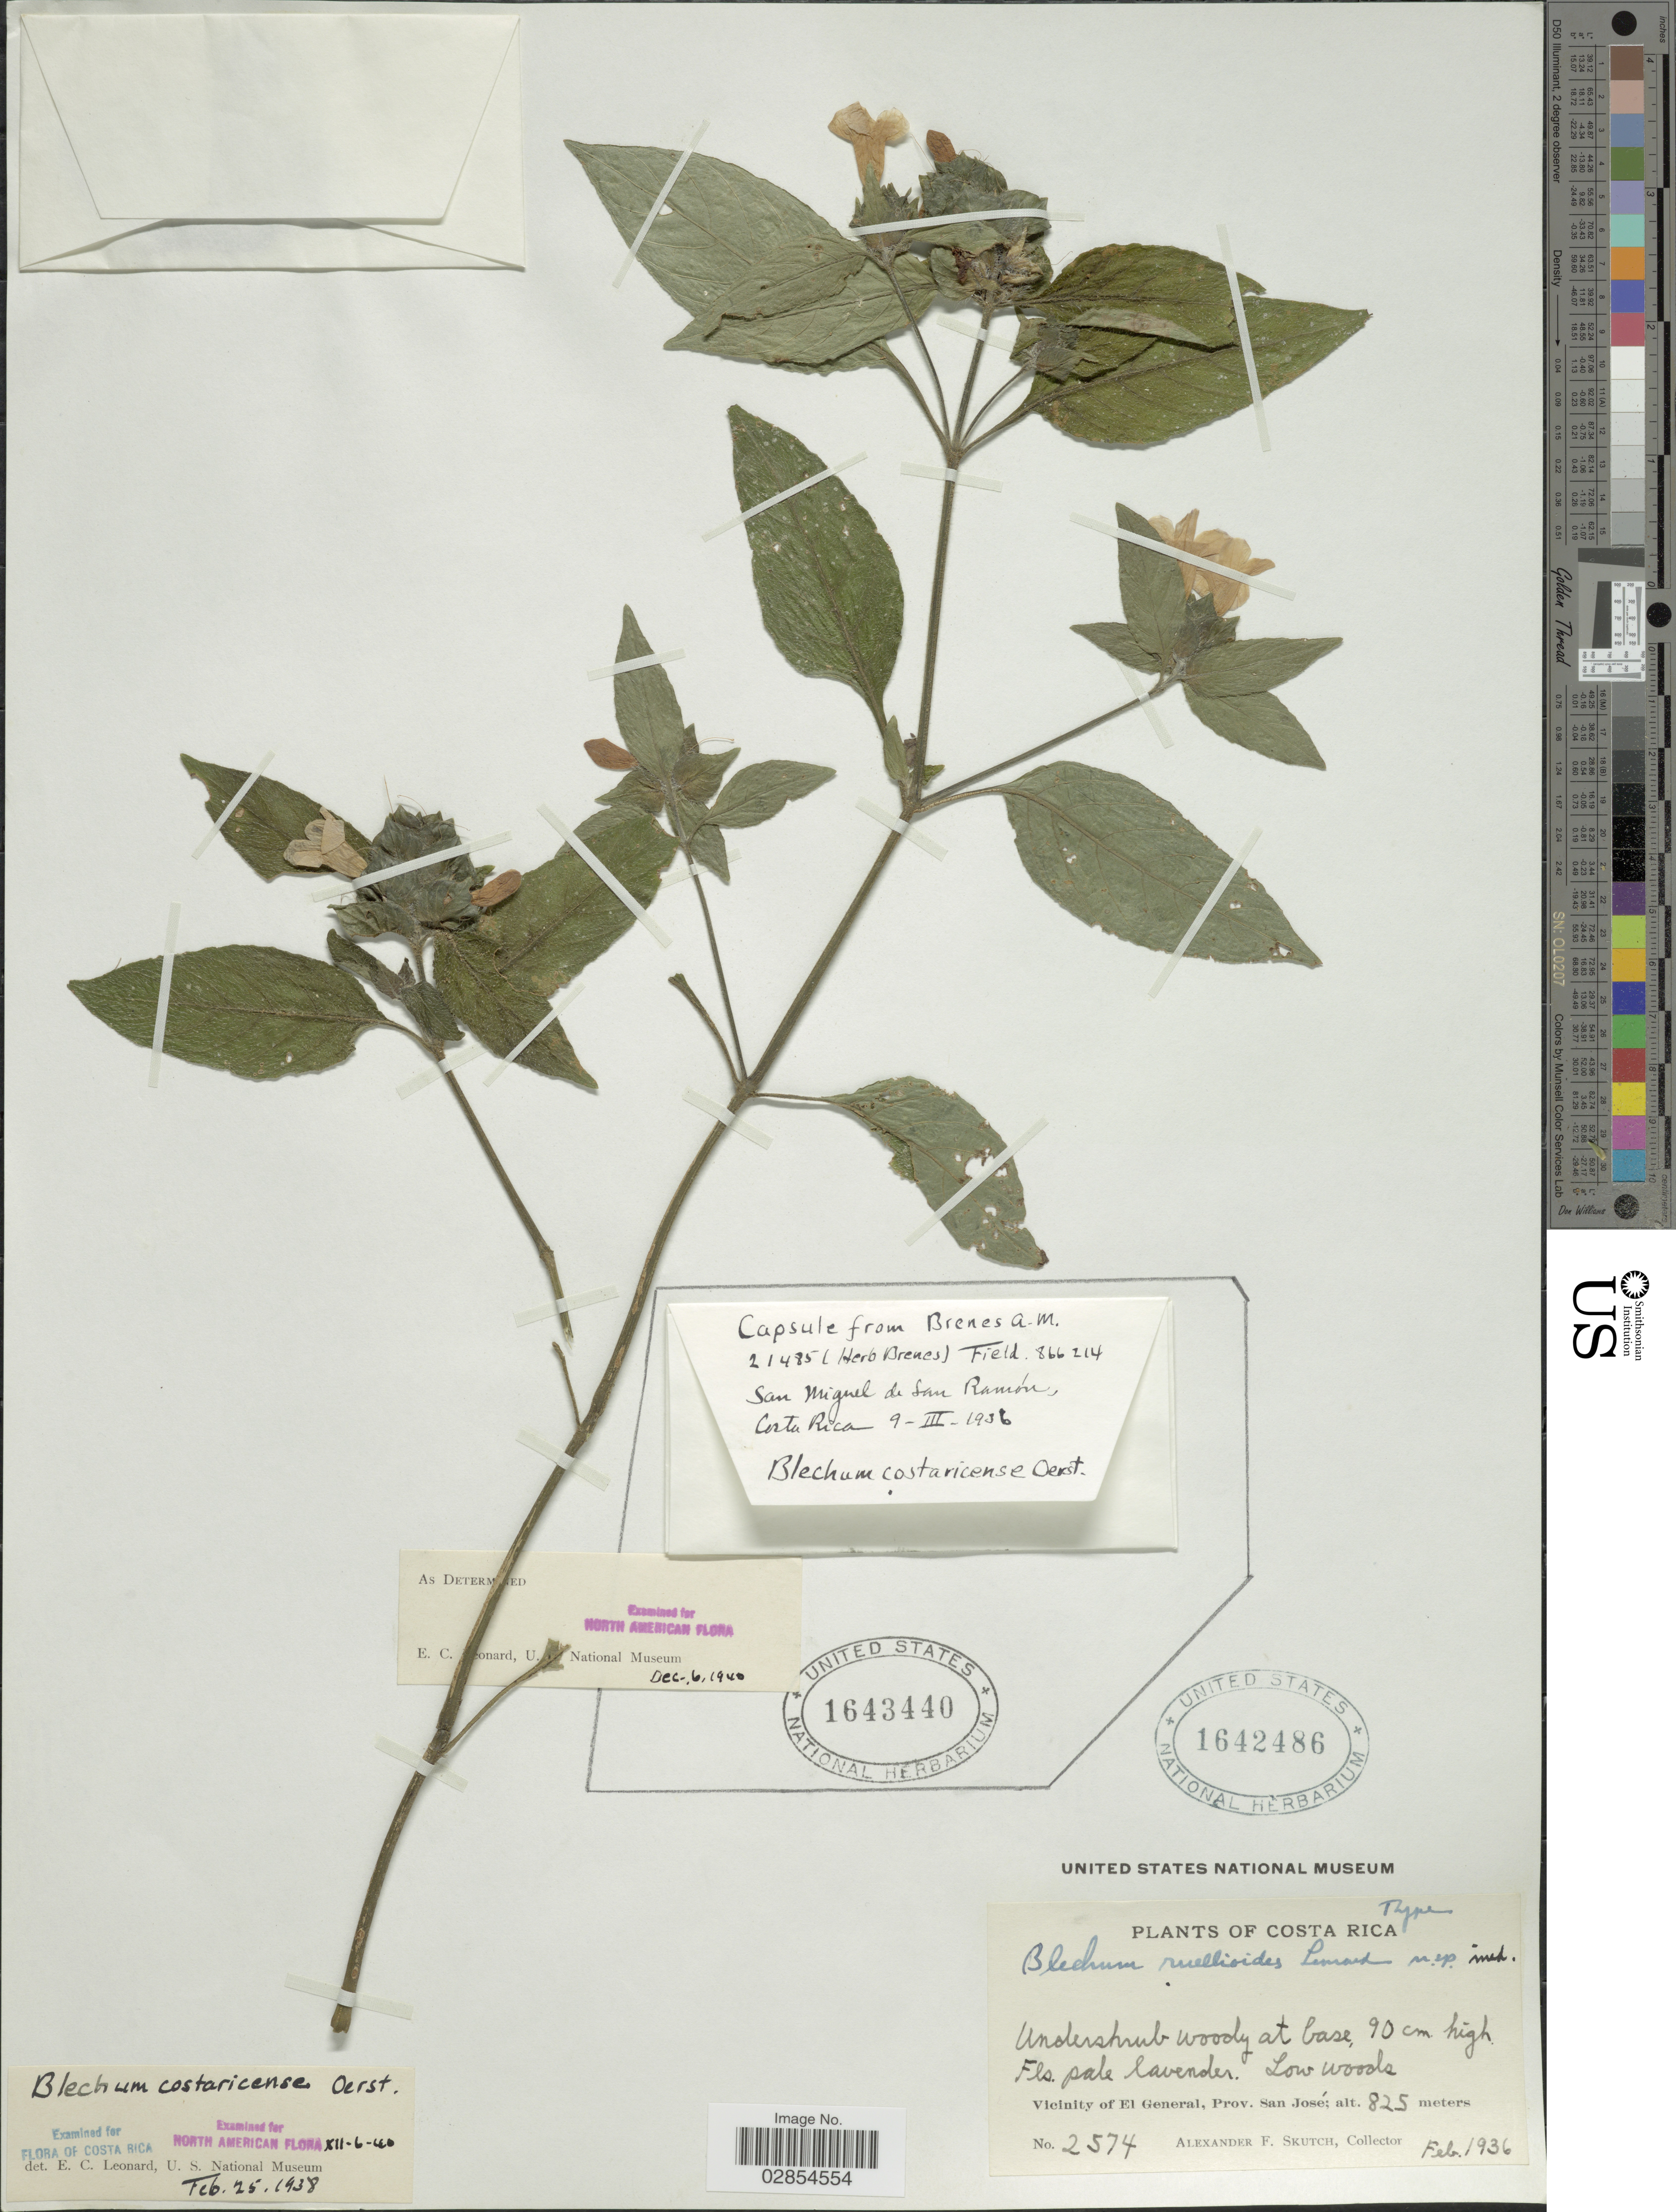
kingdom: Plantae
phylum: Tracheophyta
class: Magnoliopsida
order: Lamiales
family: Acanthaceae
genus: Blechum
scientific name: Blechum costaricense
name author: Oerst.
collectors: A. Brenes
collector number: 21485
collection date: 1936-03-09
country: Costa Rica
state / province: Alajuela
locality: San Miguel de San Ramón.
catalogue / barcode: US 1643440-2